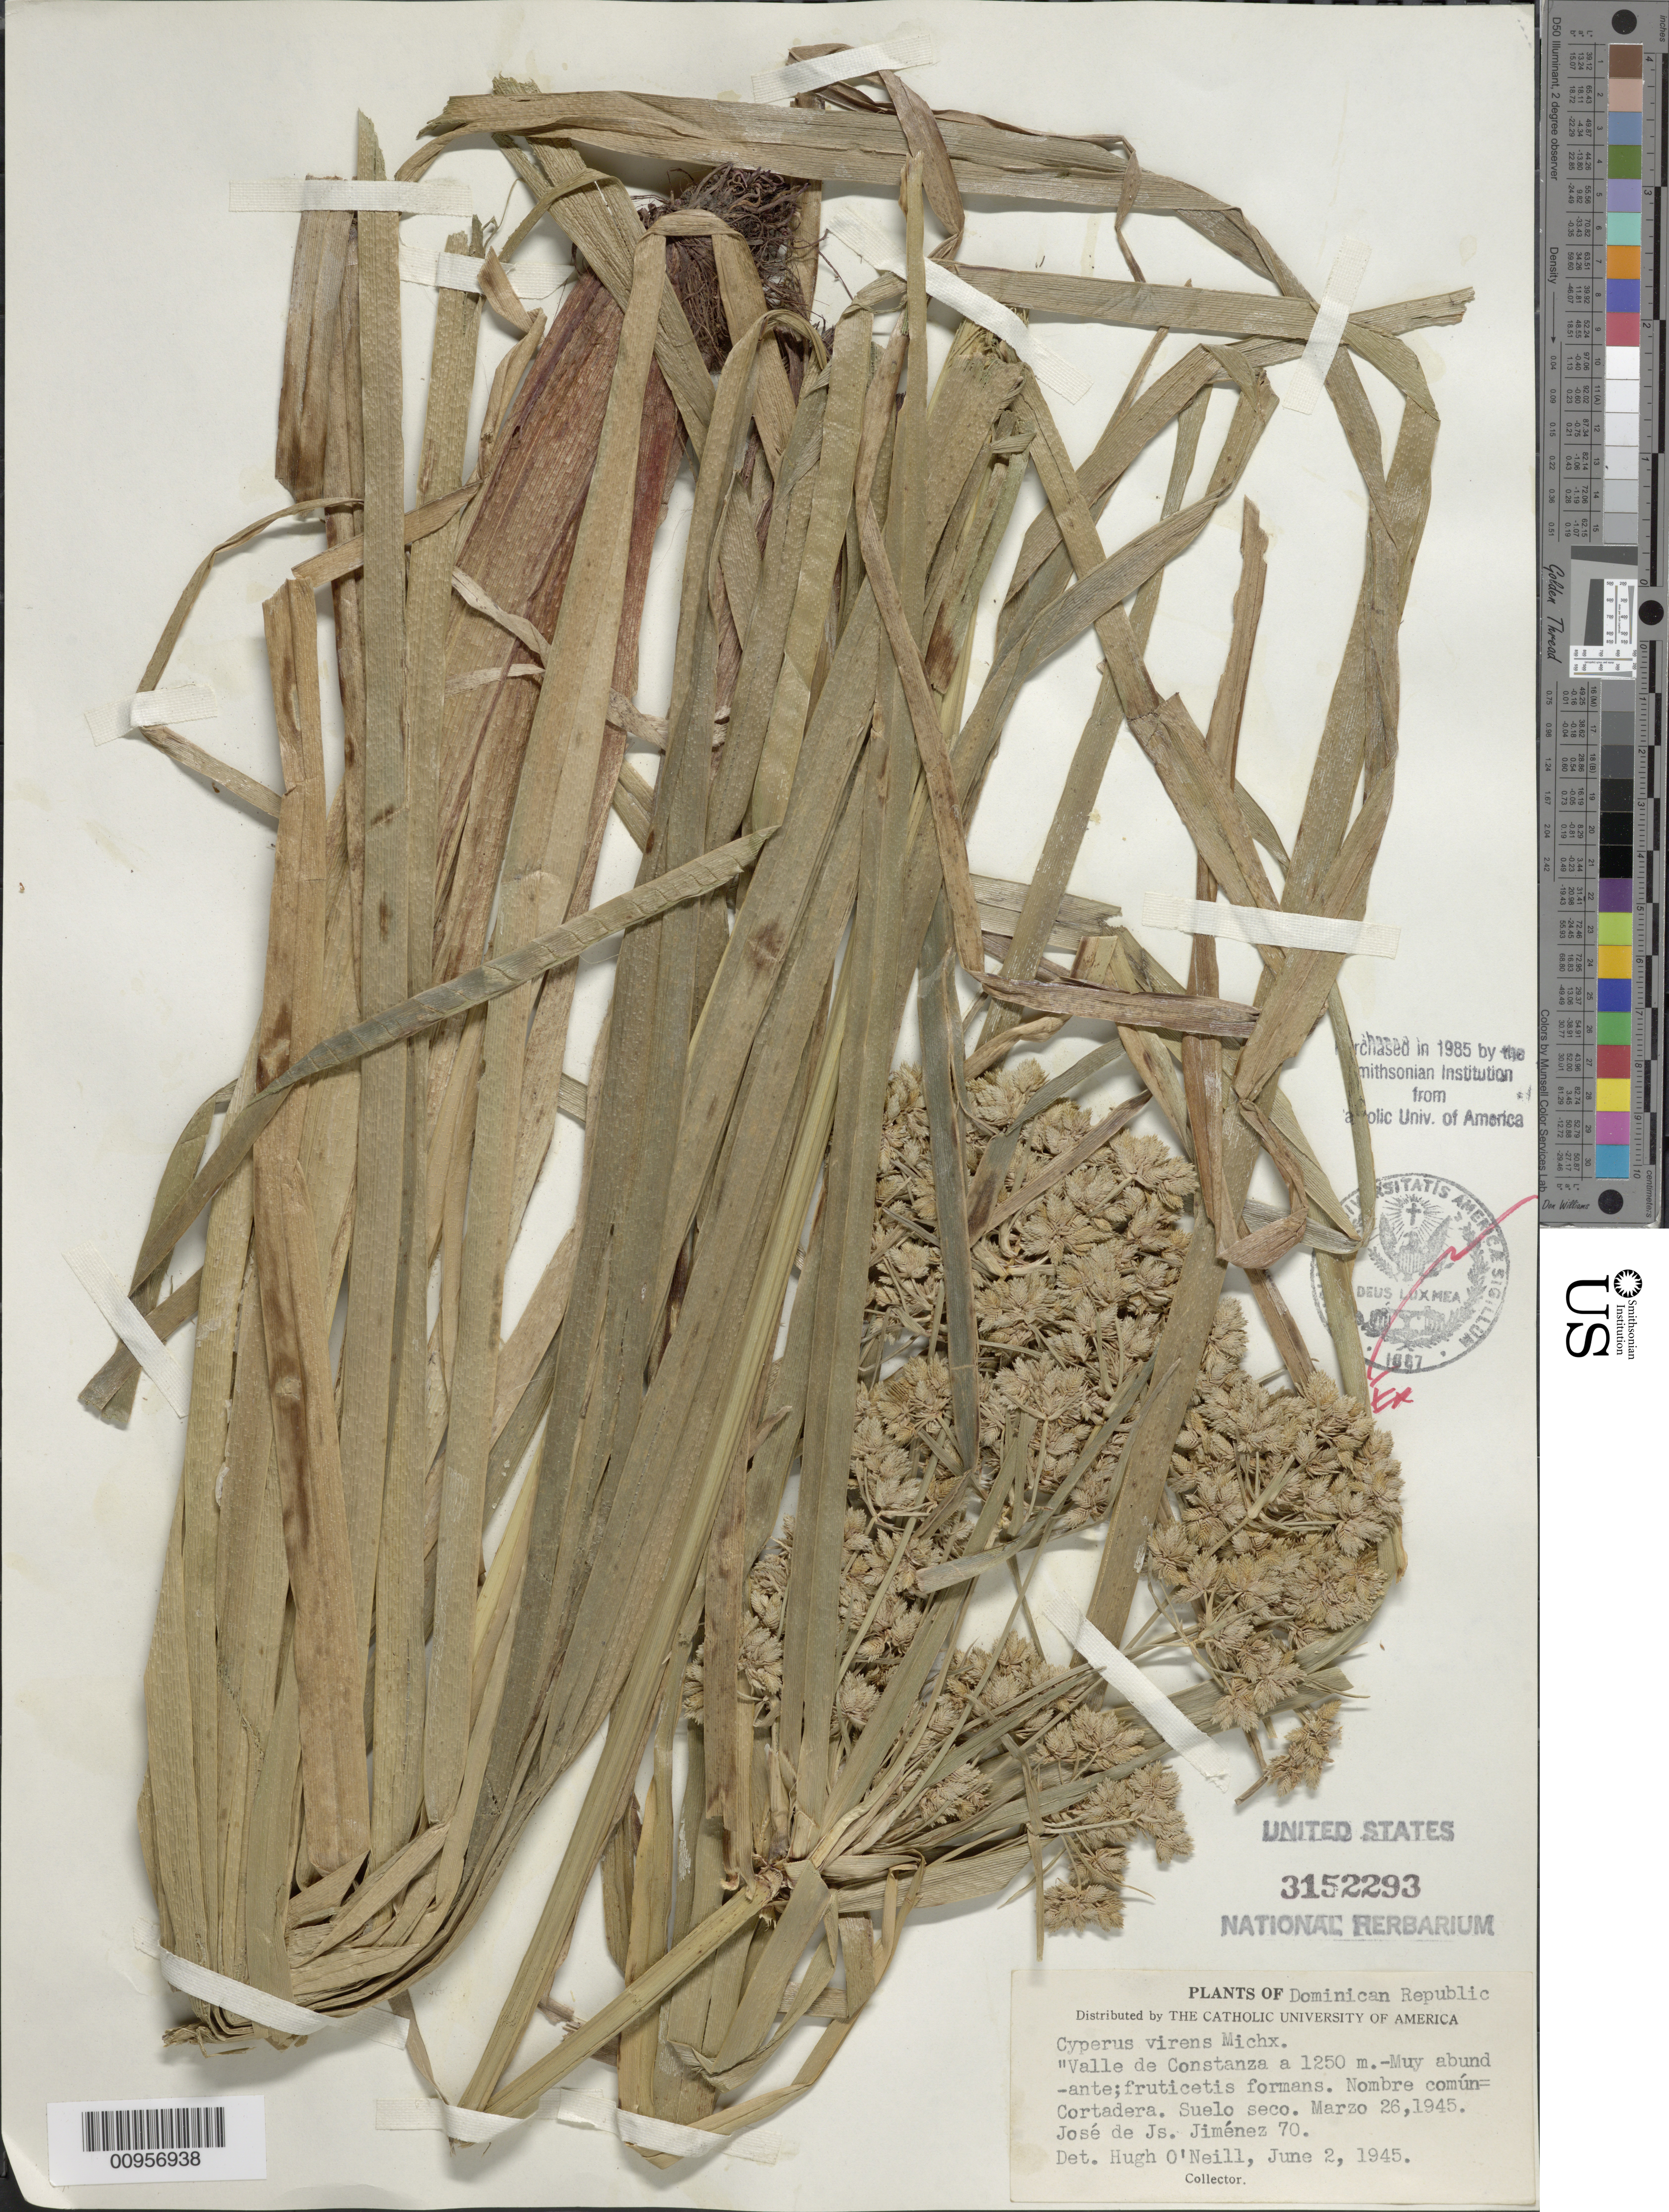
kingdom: Plantae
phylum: Tracheophyta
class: Liliopsida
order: Poales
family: Cyperaceae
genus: Cyperus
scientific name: Cyperus virens var. virens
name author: Michx.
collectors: J. J. Jiménez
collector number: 70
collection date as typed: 26 Mar 1945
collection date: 1945-03-26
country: Dominican Republic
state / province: La Vega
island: Hispaniola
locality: Valle de Constanza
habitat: Suelo seco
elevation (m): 1250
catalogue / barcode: US 3152293